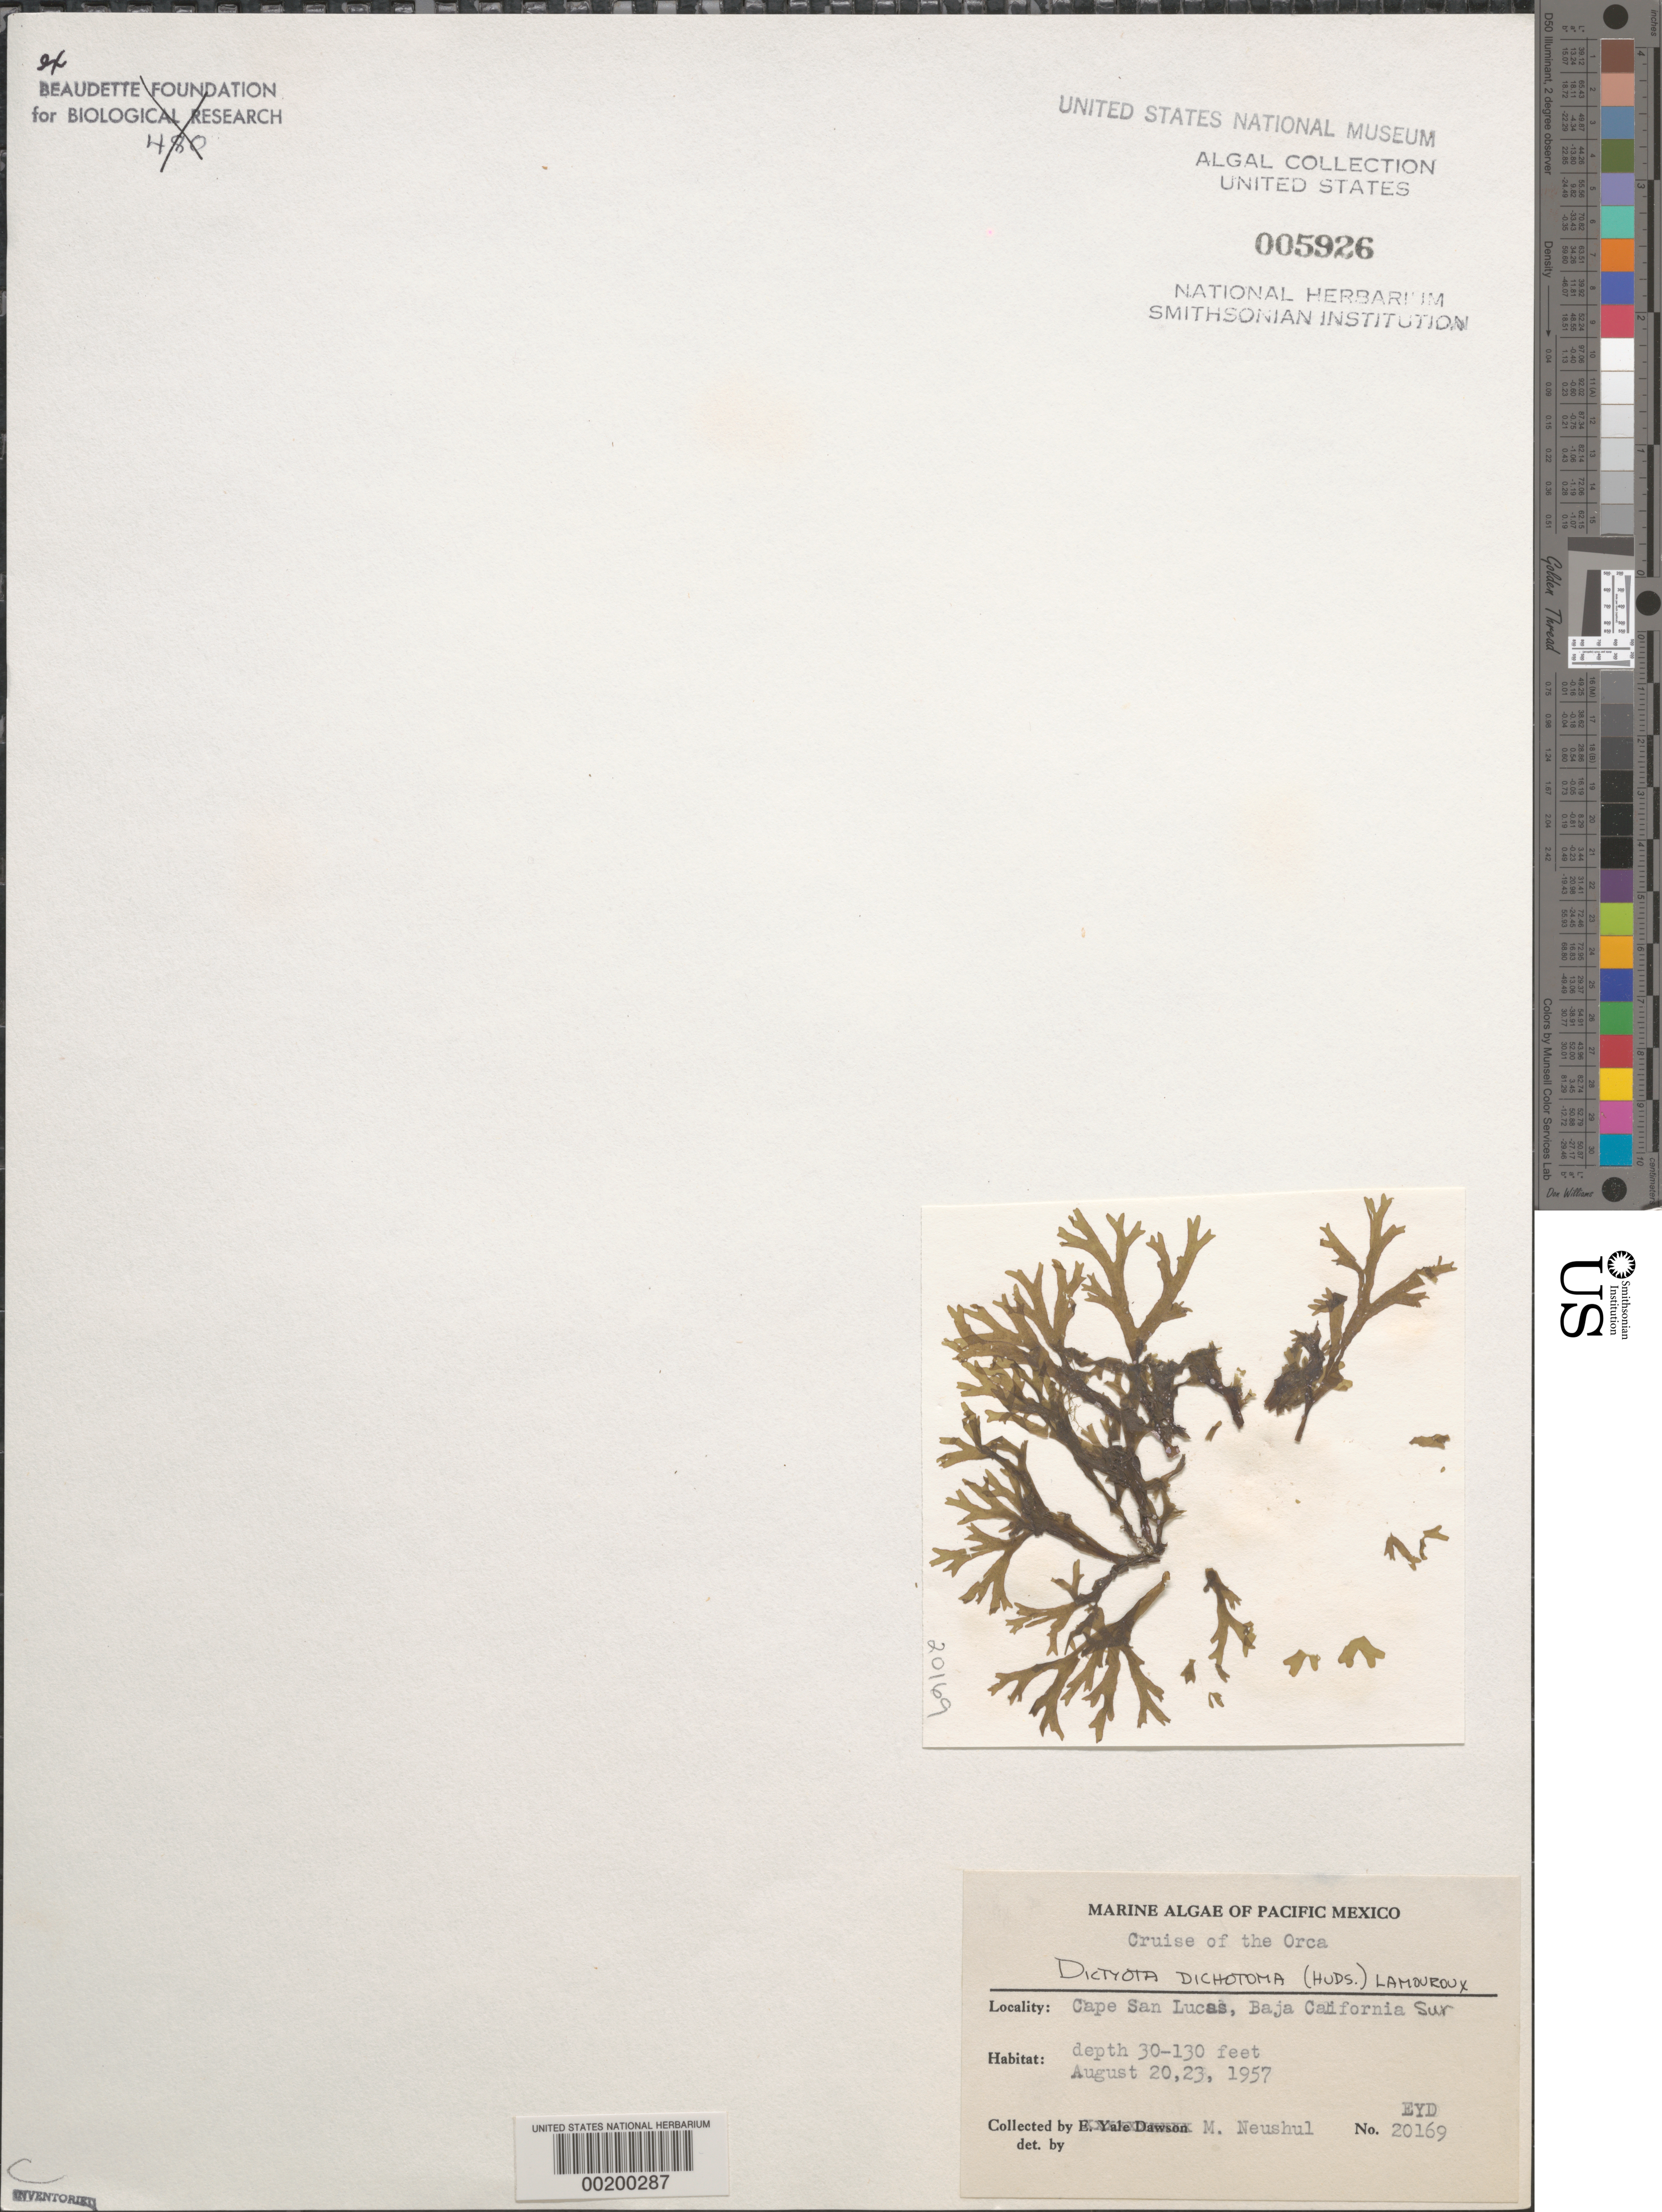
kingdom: Chromista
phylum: Ochrophyta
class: Phaeophyceae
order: Dictyotales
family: Dictyotaceae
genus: Dictyota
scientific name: Dictyota dichotoma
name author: (Huds.) J.V.Lamouroux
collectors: M. Neushul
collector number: EYD 20169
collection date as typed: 20 Aug 1957 AND 23 Aug 1957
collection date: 1957-08-20,1957-08-23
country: Mexico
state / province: Baja California Sur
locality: Cabo San Lucas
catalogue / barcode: US 5926